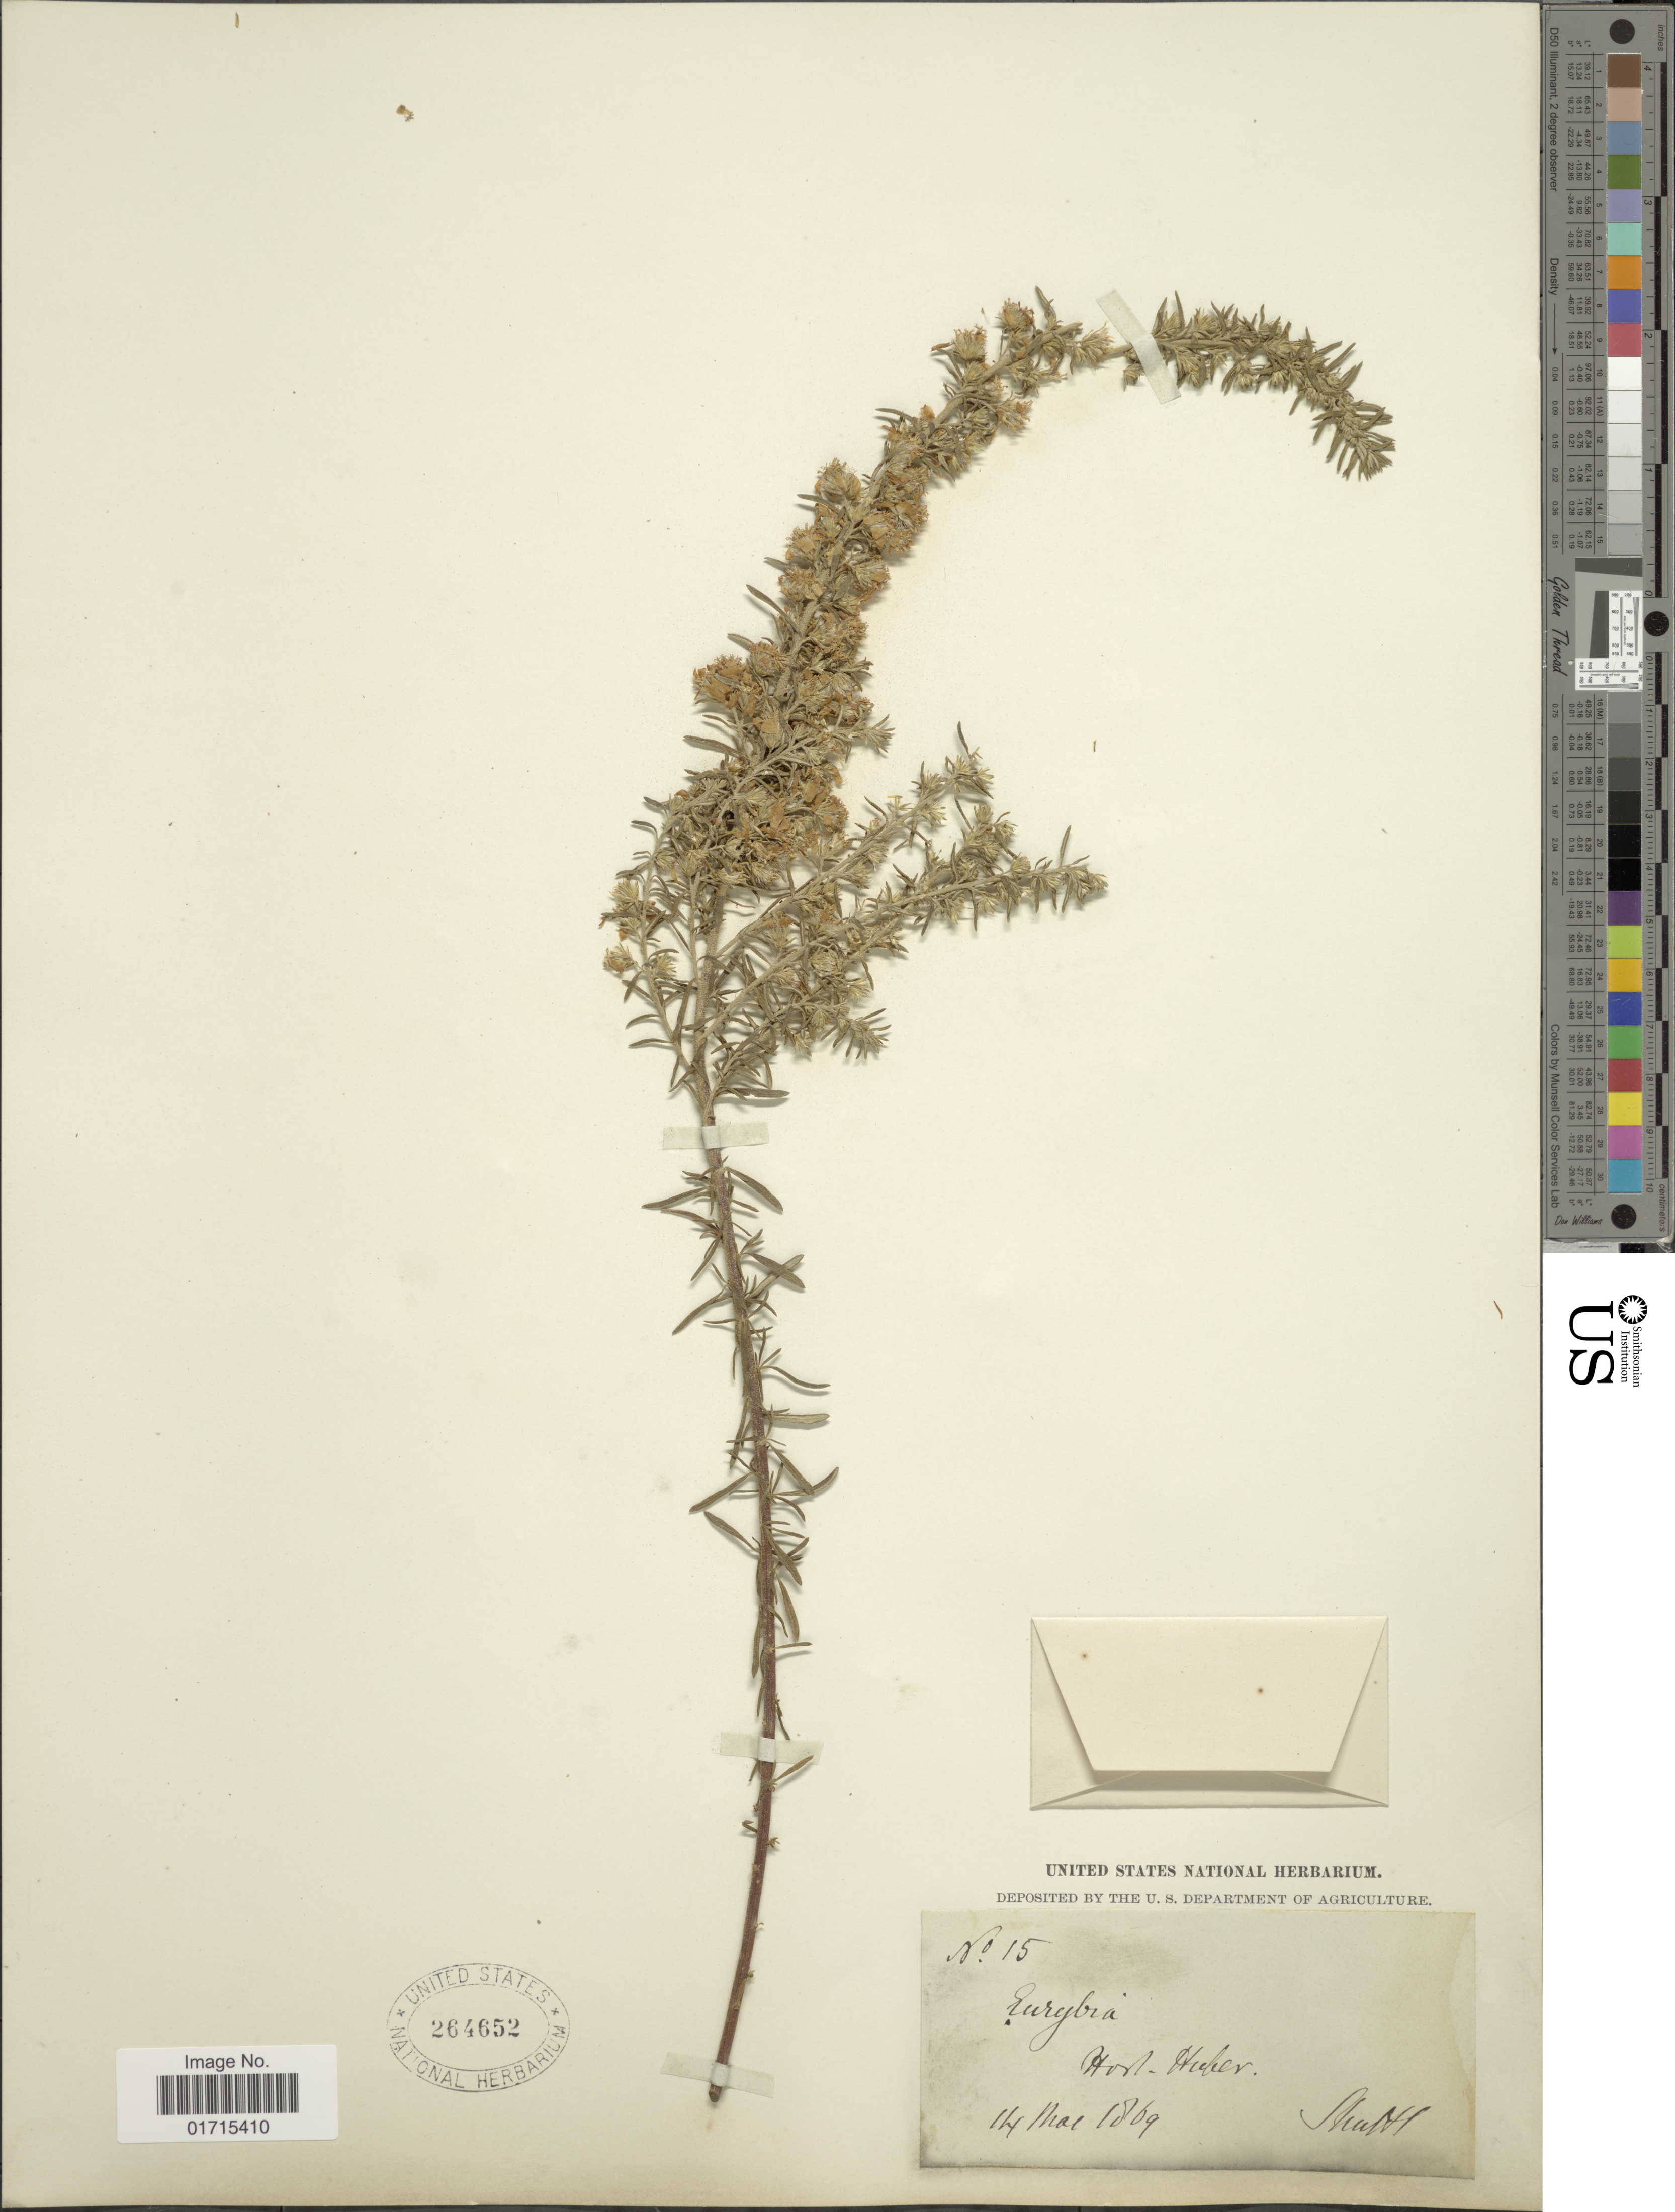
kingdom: Plantae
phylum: Tracheophyta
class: Magnoliopsida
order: Asterales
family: Asteraceae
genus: Olearia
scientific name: Olearia sp.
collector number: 15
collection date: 1869-05-04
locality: Port-Huber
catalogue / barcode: US 264652